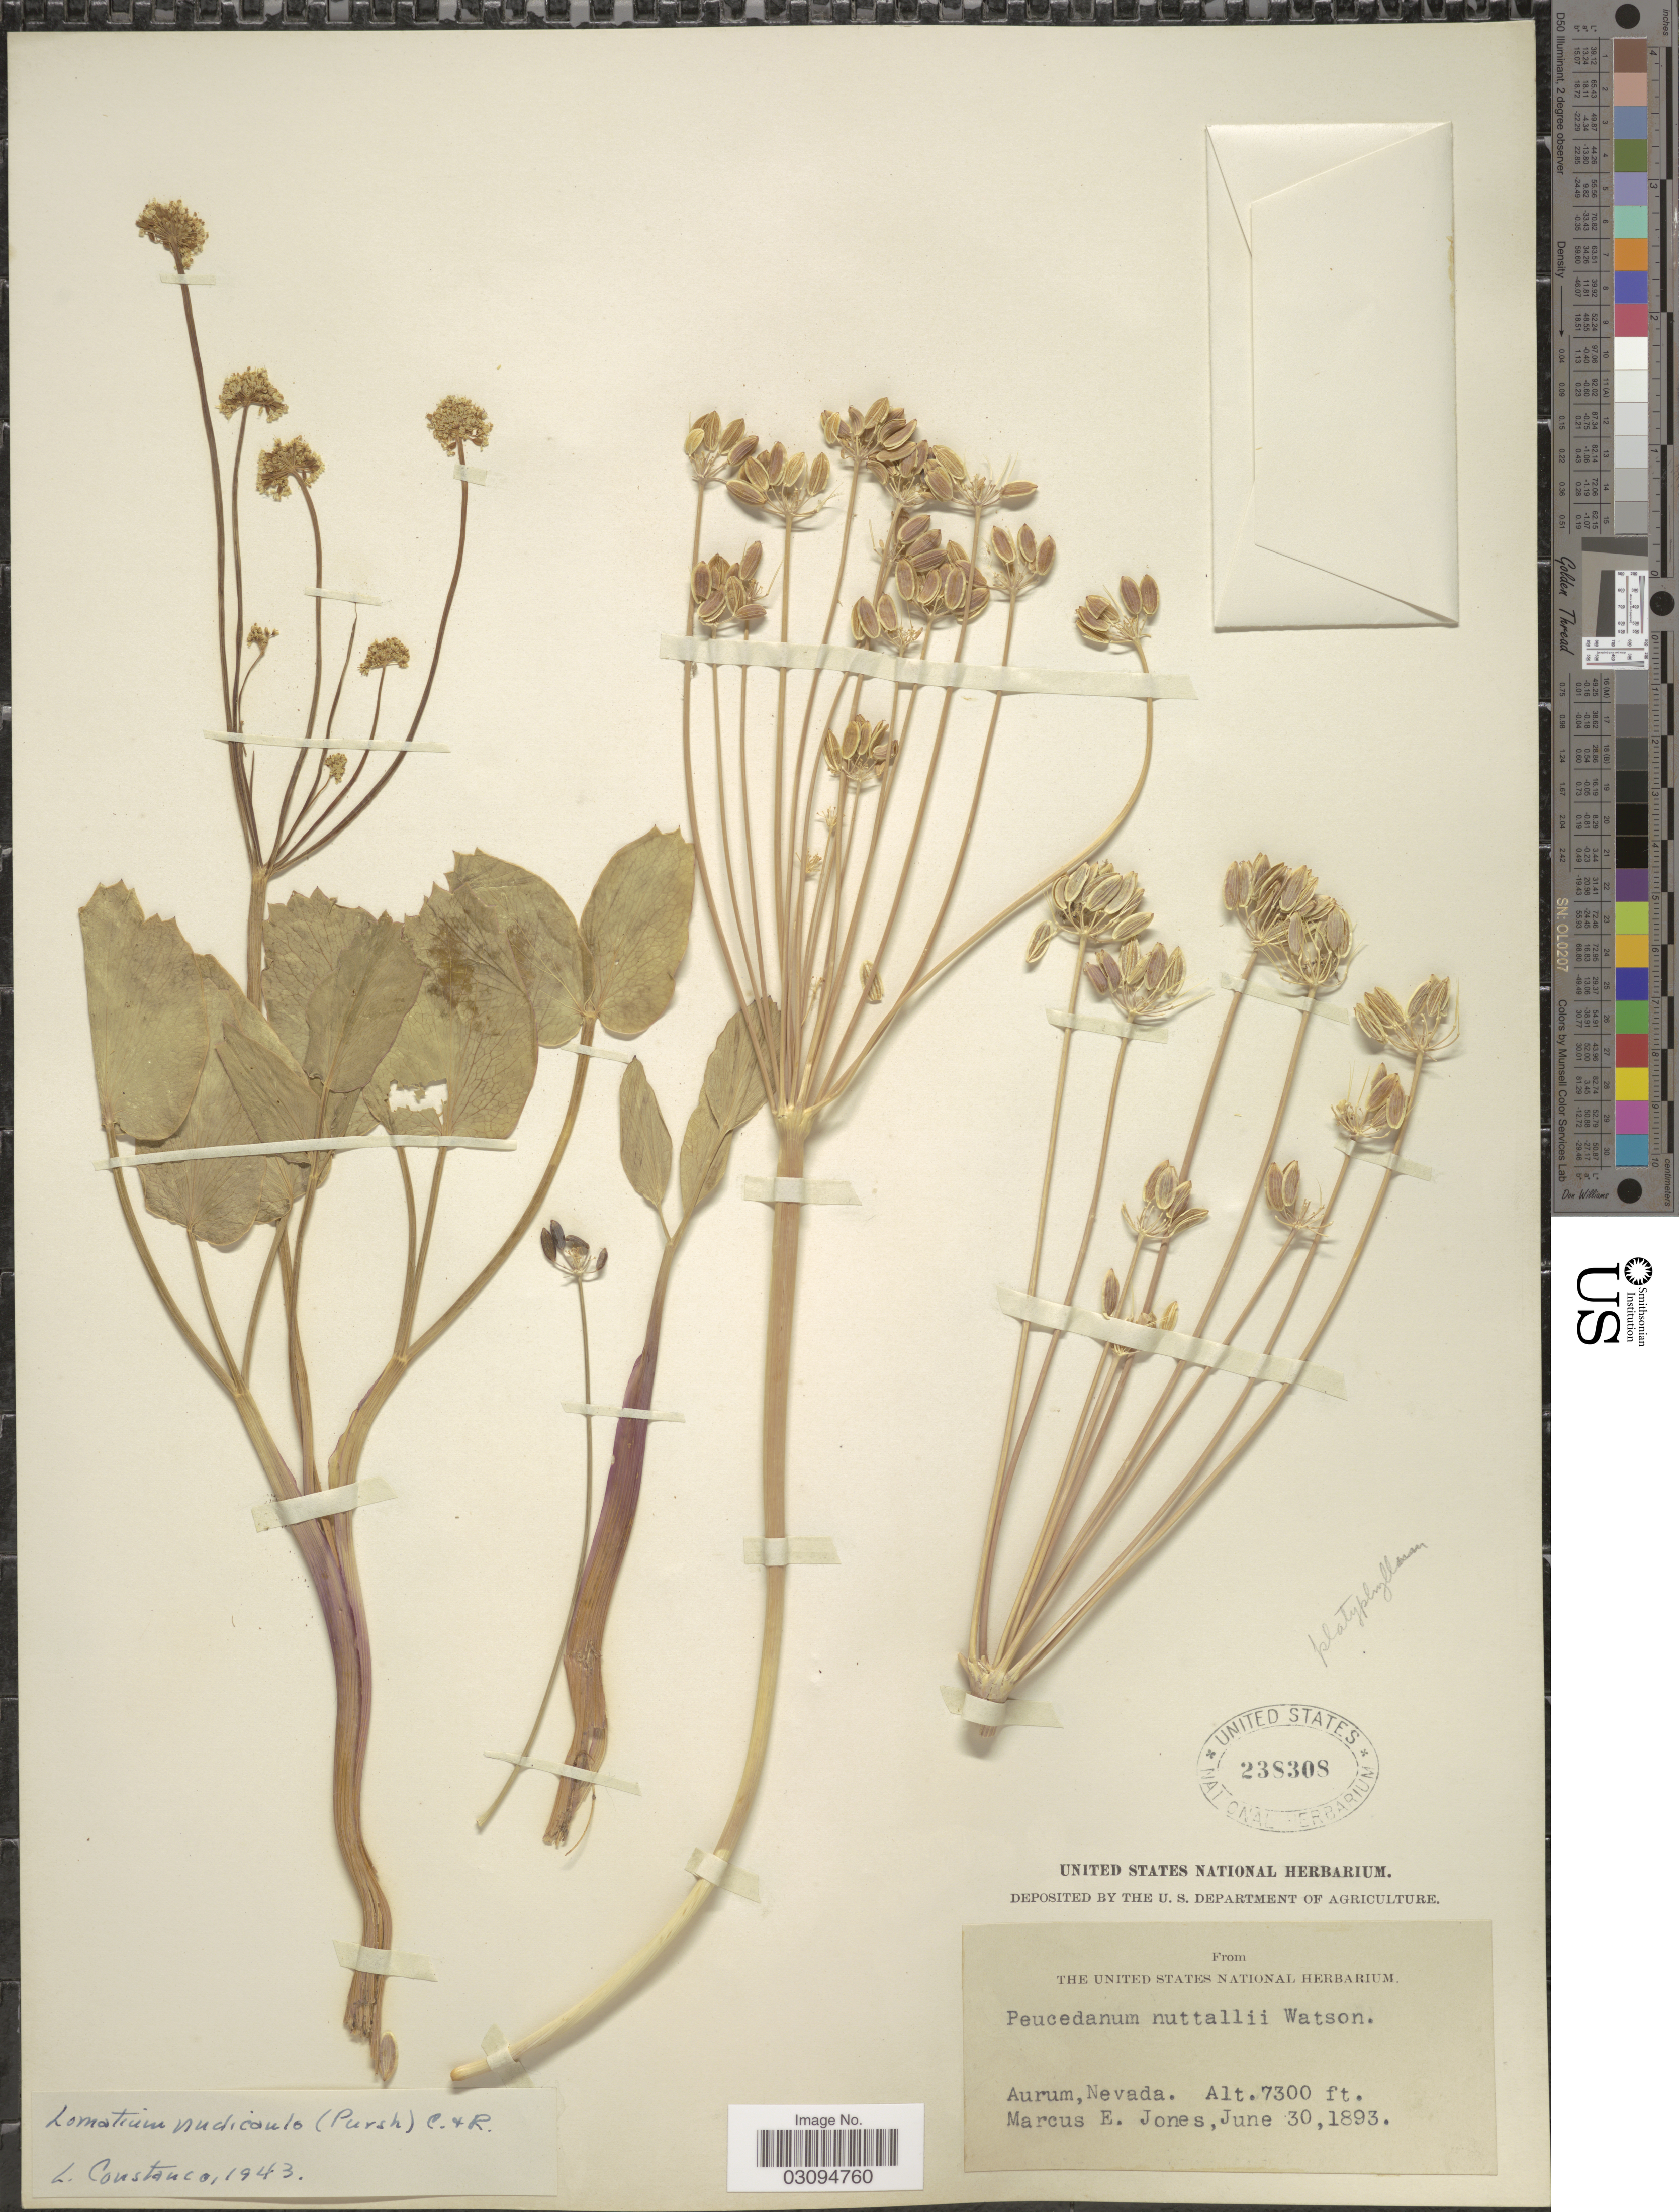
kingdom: Plantae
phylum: Tracheophyta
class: Magnoliopsida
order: Apiales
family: Apiaceae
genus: Lomatium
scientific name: Lomatium nudicaule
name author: (Pursh) J.M. Coult. & Rose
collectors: M. E. Jones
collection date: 1893-06-30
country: United States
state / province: Nevada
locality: Aurum.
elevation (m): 2225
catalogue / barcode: US 238308